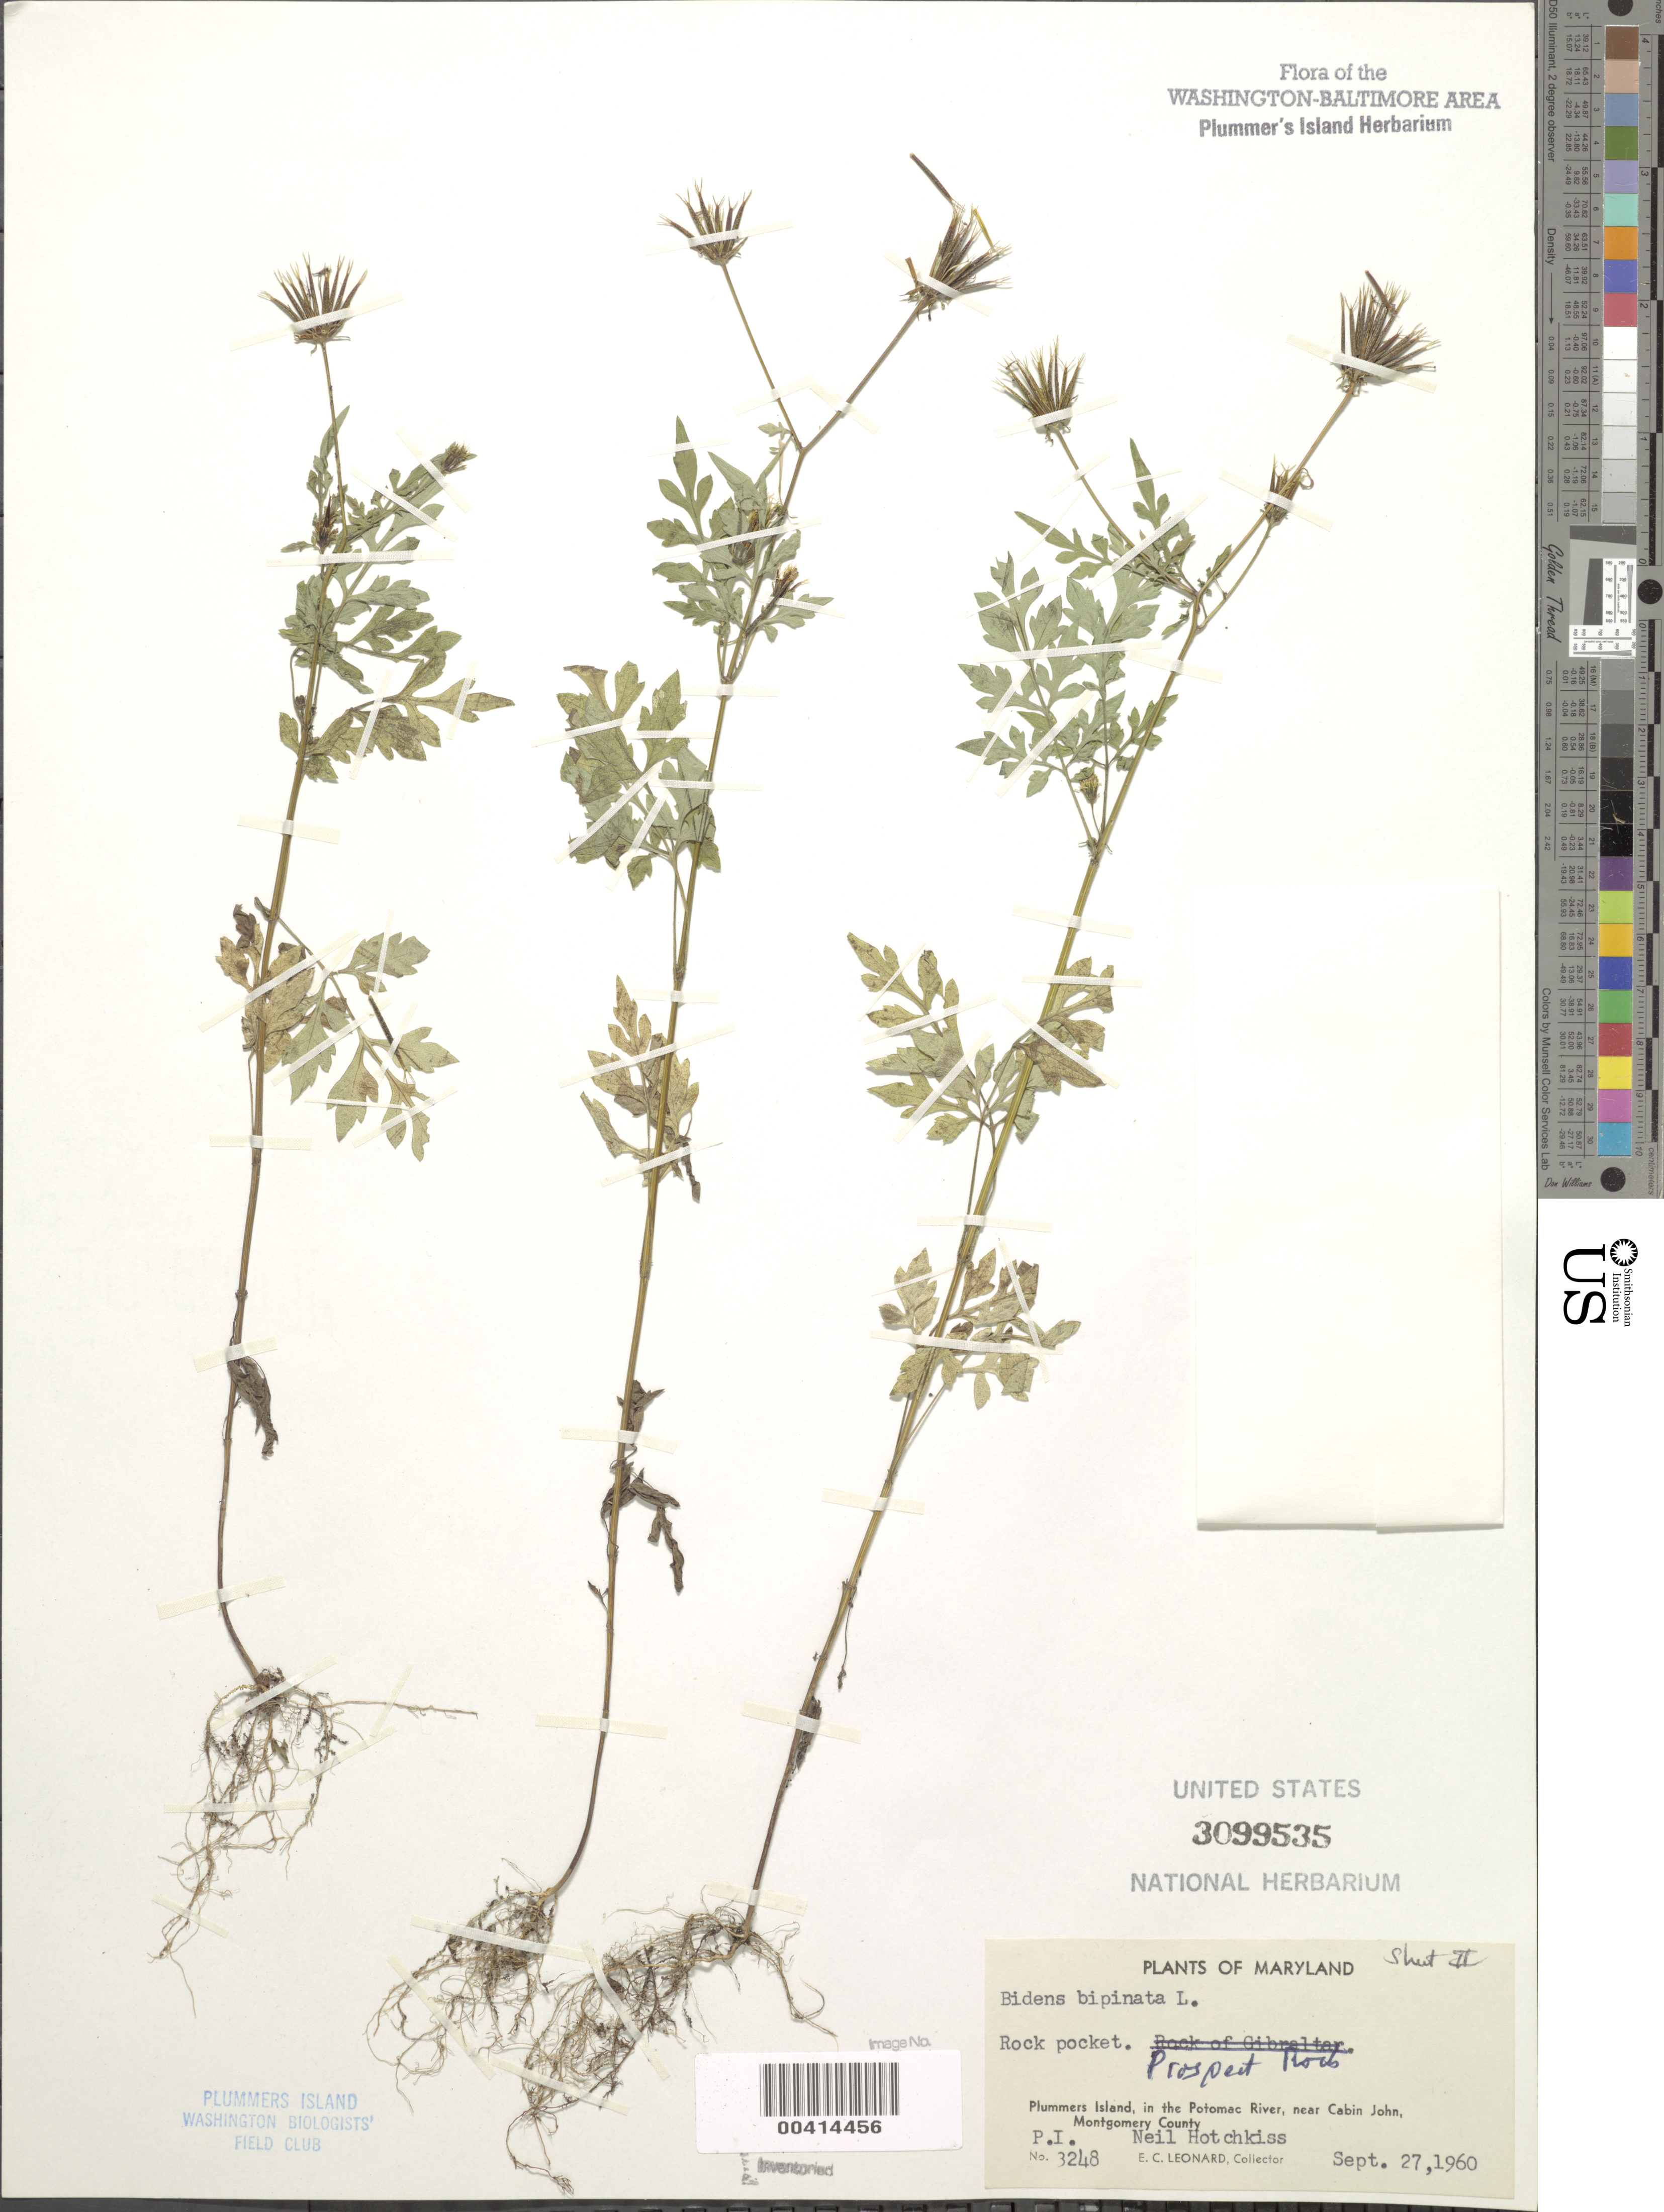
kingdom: Plantae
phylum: Tracheophyta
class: Magnoliopsida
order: Asterales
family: Asteraceae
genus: Bidens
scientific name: Bidens bipinnata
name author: L.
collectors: E. P. Killip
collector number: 32179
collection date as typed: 08 Aug 1937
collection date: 1937-08-08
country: United States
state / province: Maryland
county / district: Montgomery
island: Plummers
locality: Plummer's Island; south of west knoll C. & O. Canal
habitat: Sandy hillside near river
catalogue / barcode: US 3099535